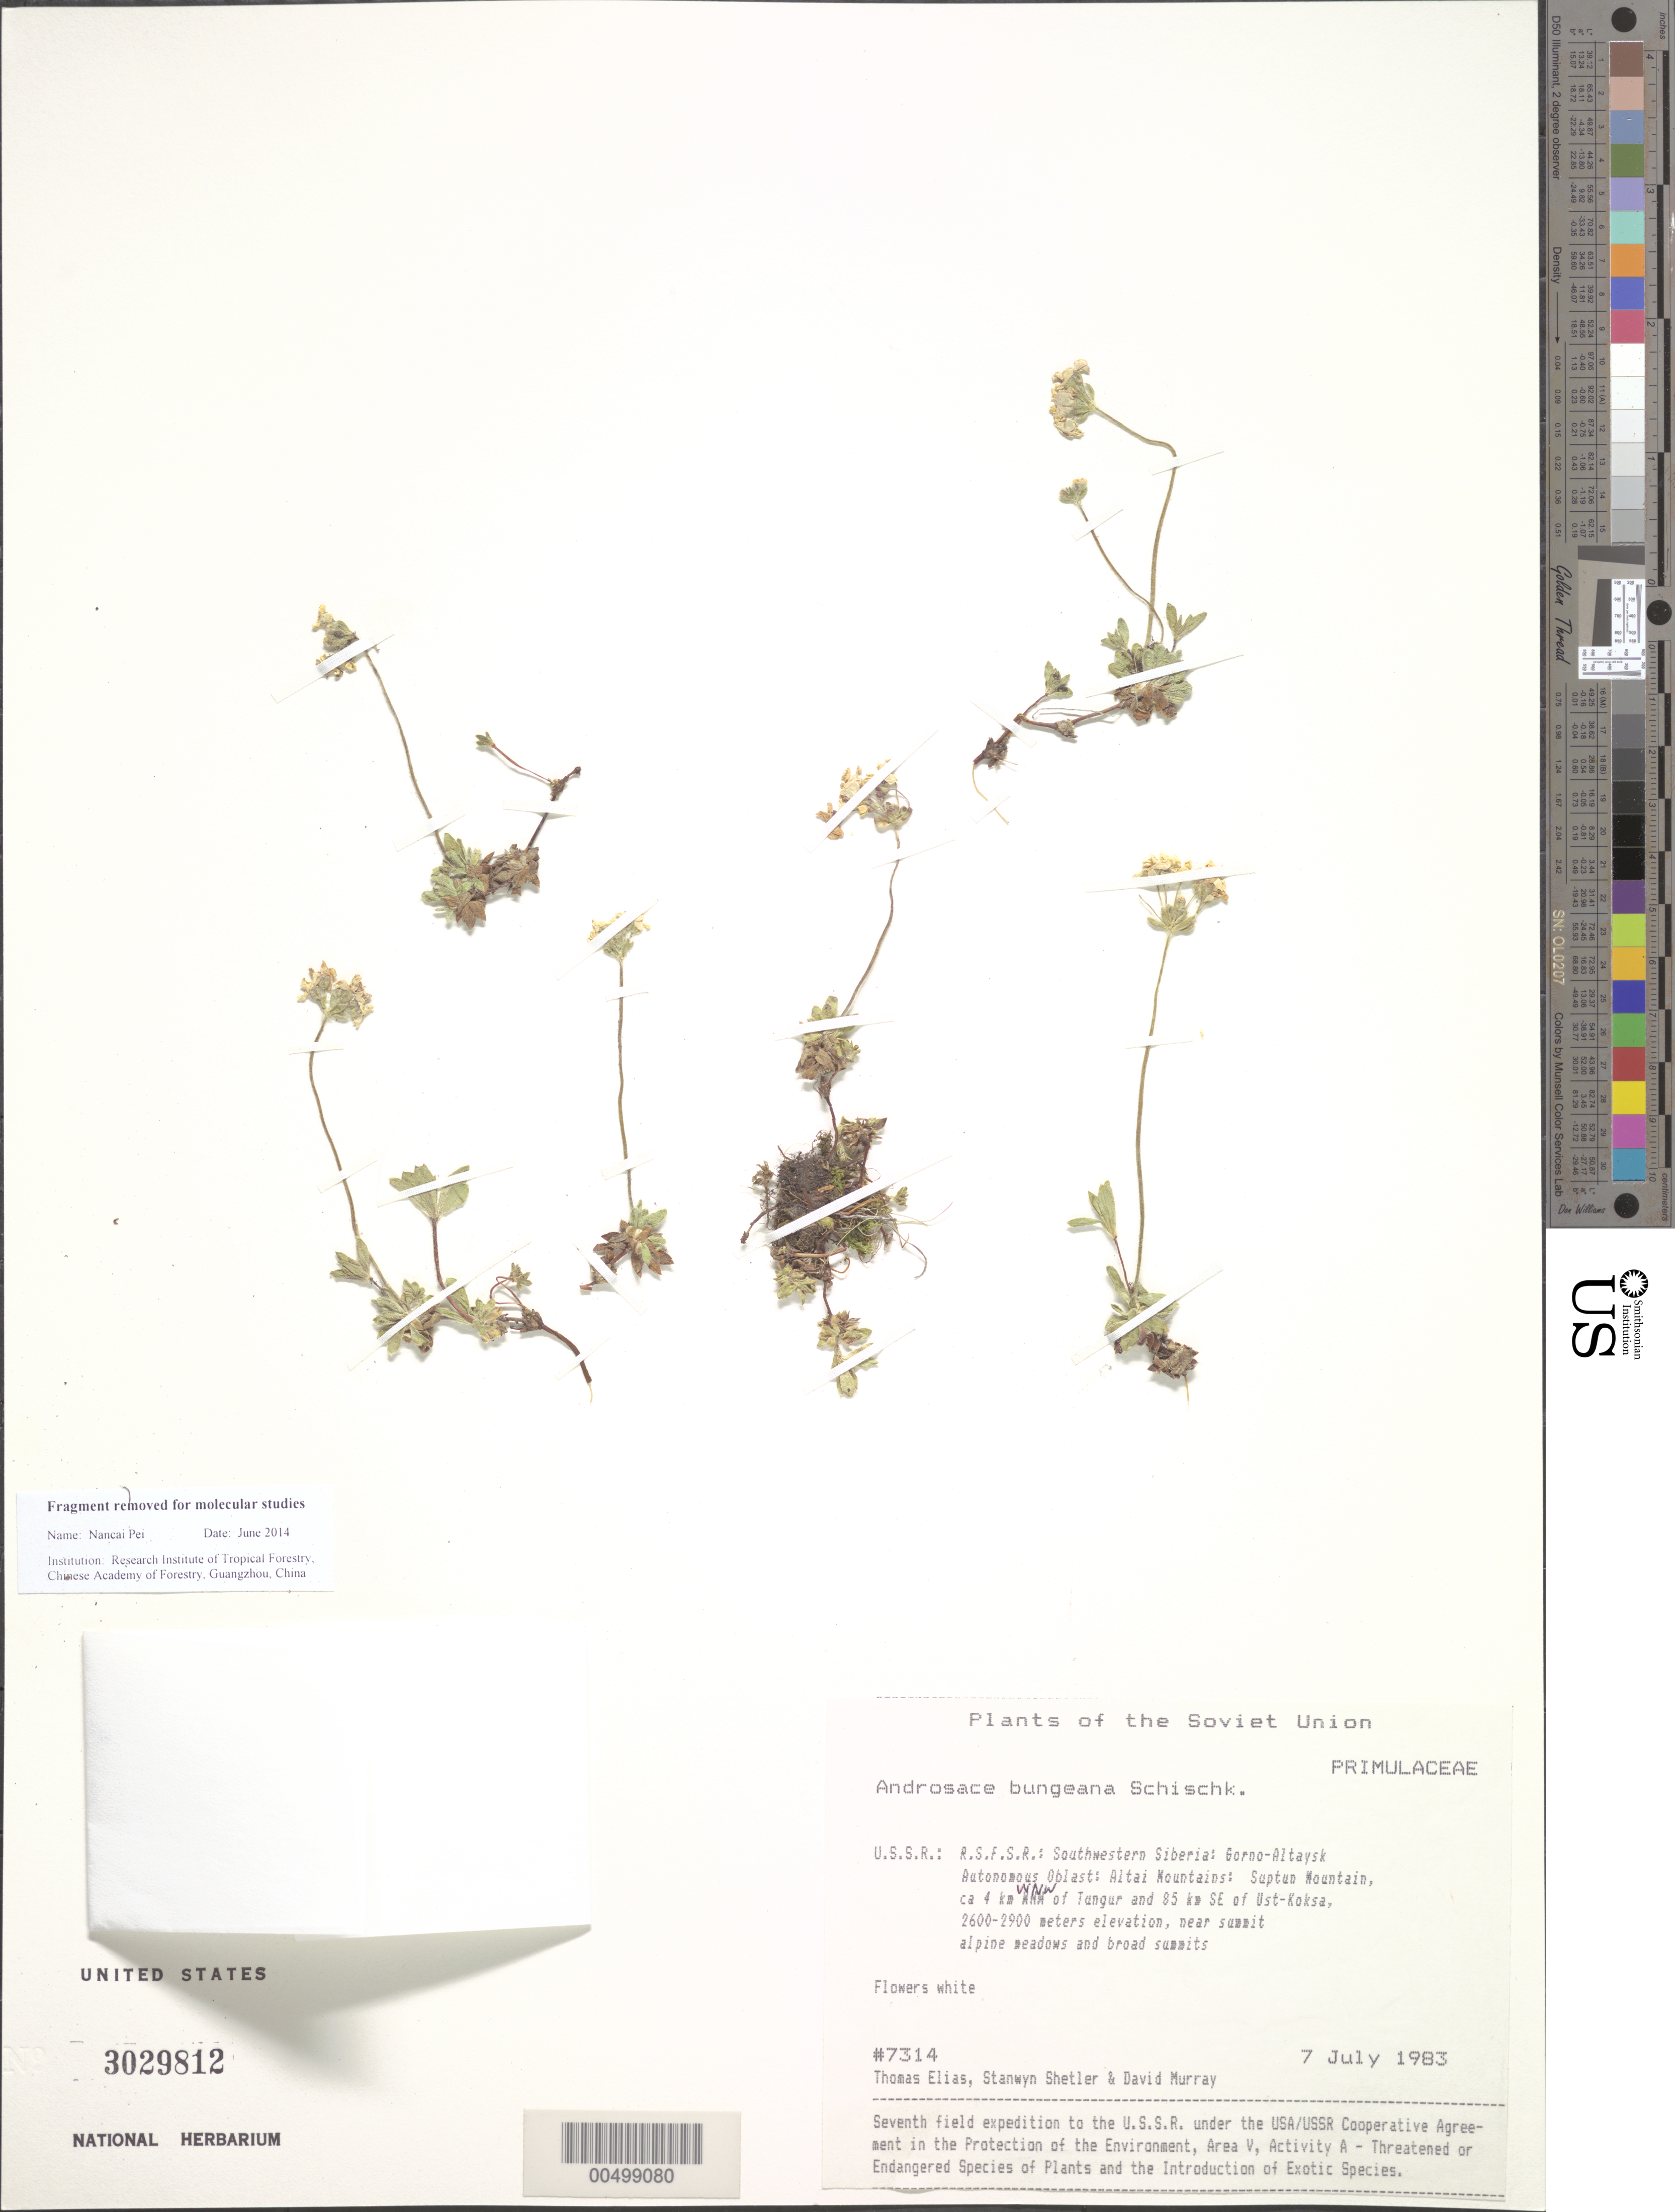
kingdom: Plantae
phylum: Tracheophyta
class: Magnoliopsida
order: Ericales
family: Primulaceae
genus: Androsace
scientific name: Androsace bungeana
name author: Schischk.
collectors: T. Elias, S. Shetler & D. F. Murray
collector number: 7314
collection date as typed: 07 Jul 1983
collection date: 1983-07-07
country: Russian Federation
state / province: Altai Republic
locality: Altai Mountains, Suptun Mountain, ca. 4 km WNW of Tungur and 85 km SE of Ust-Koksa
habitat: near summit; alpine meadows and broad summits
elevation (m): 2600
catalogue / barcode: US 3029812